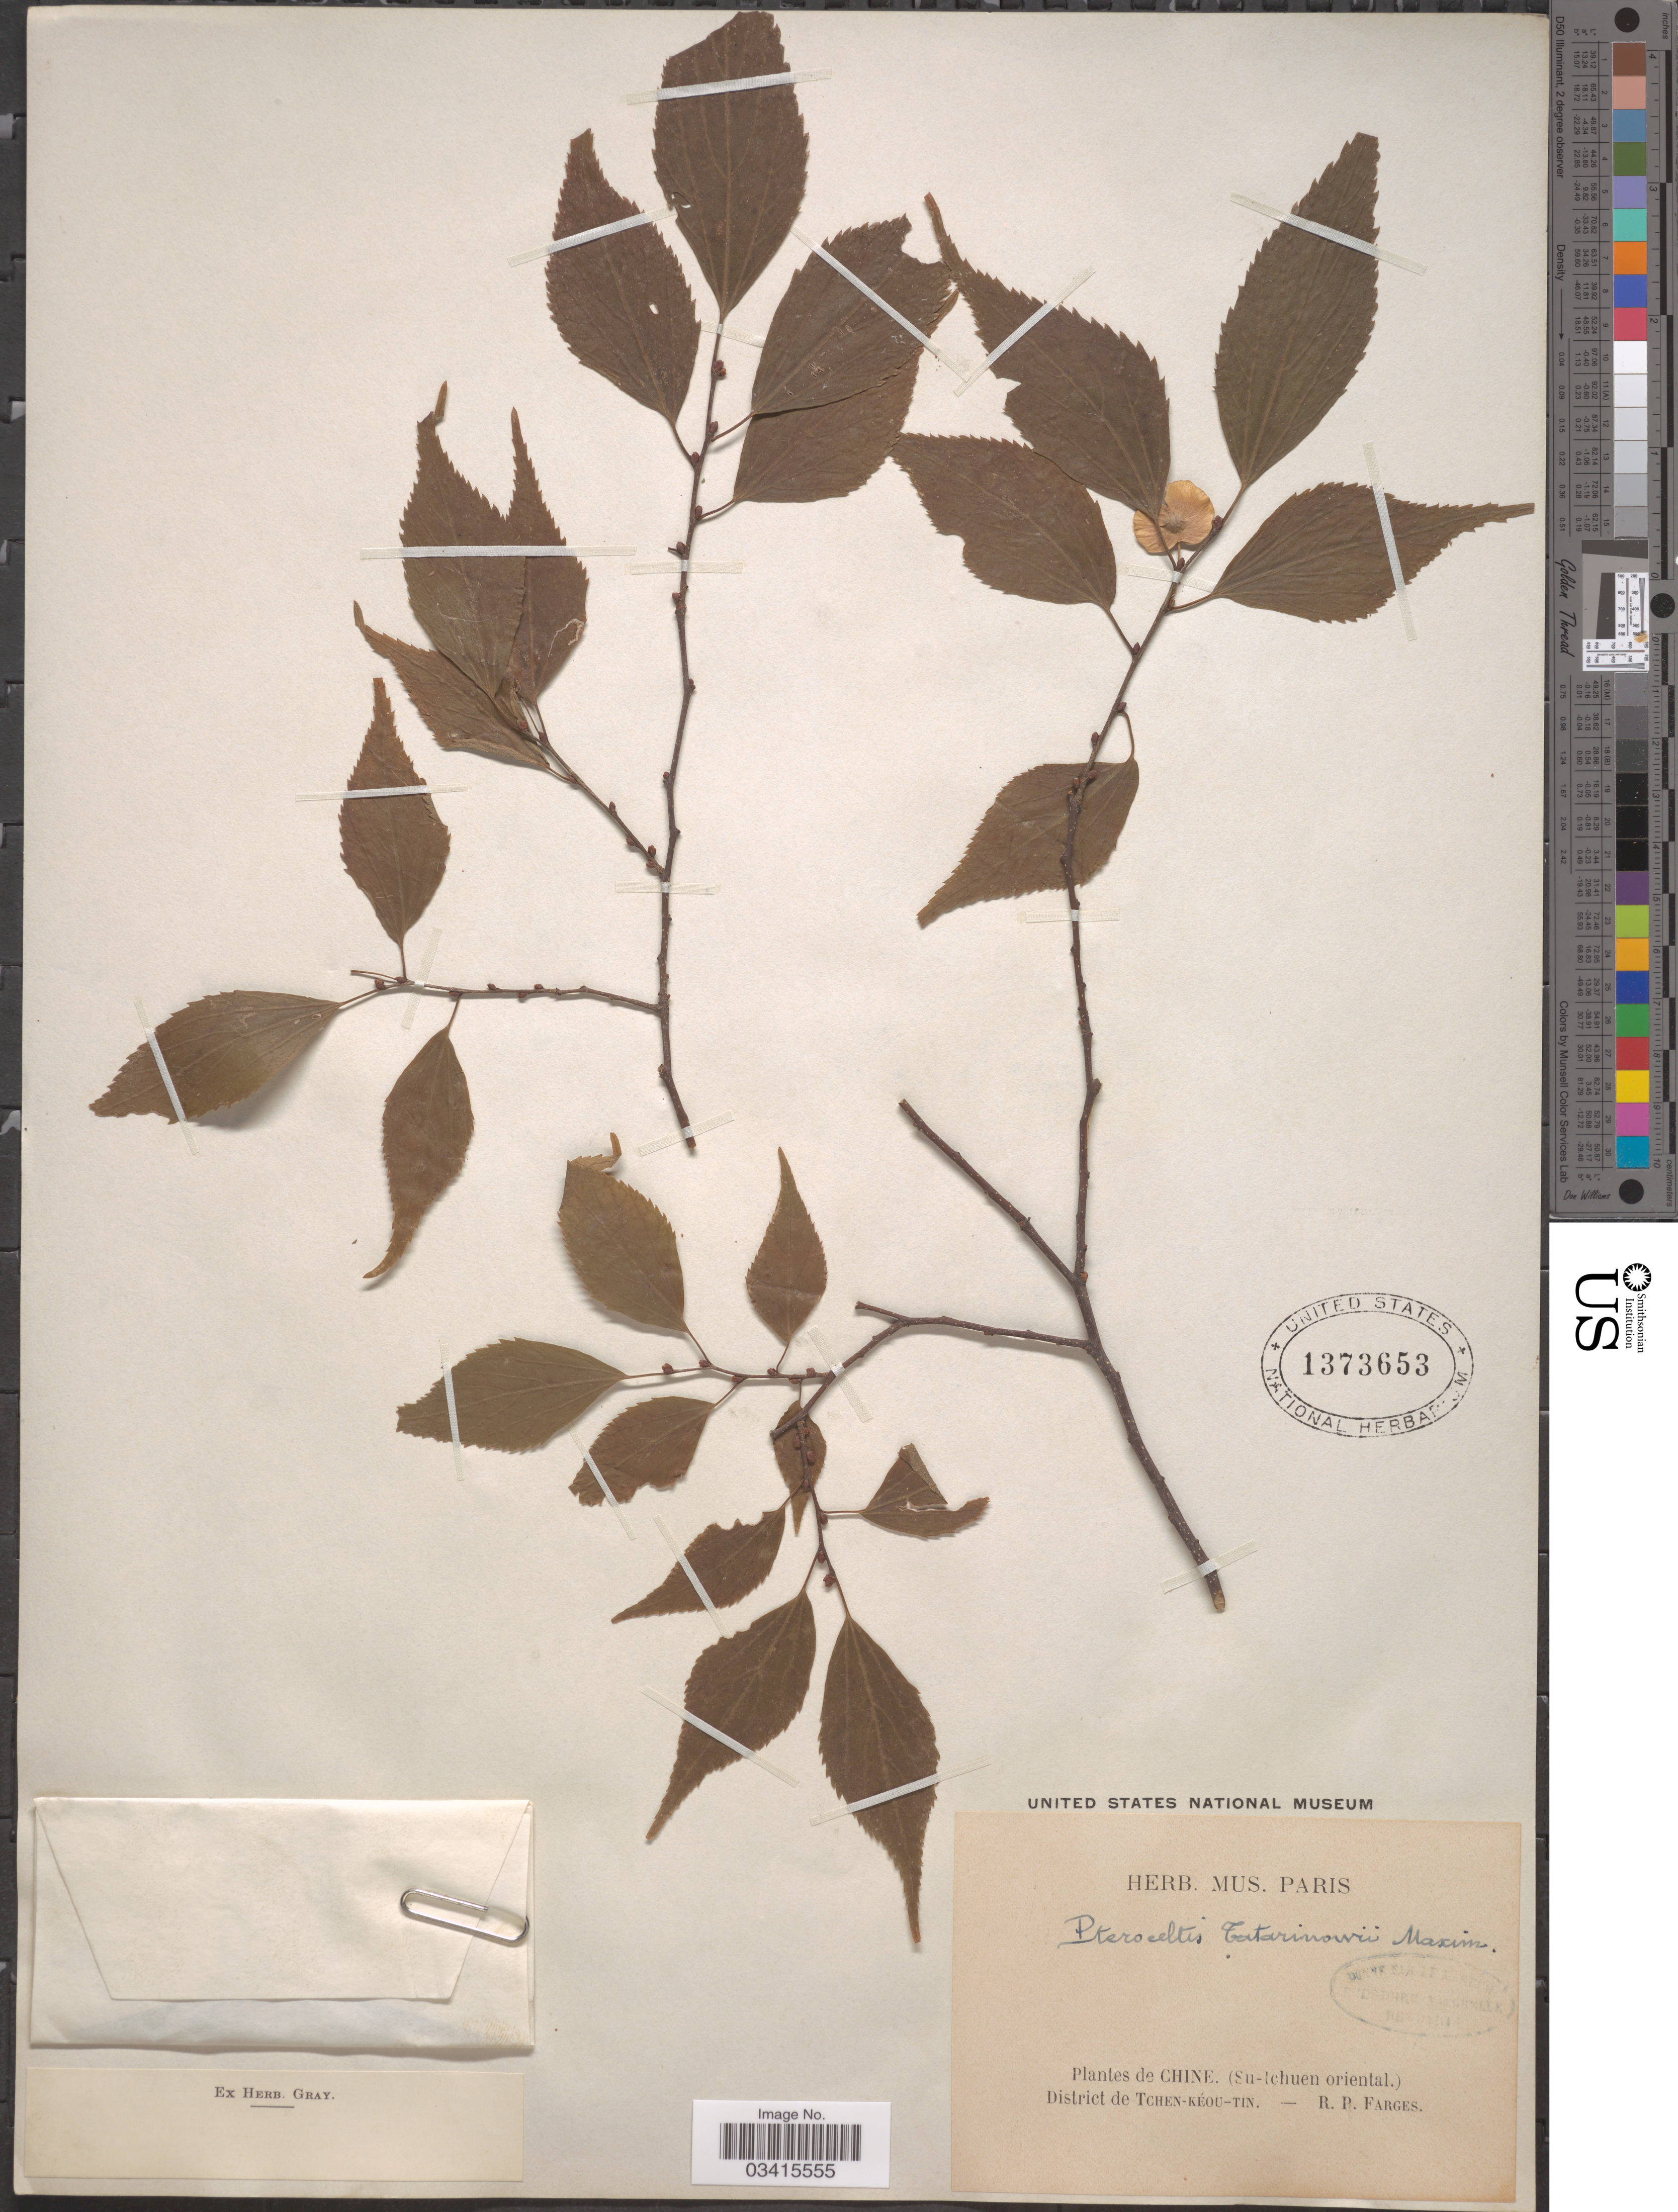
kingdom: Plantae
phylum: Tracheophyta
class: Magnoliopsida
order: Rosales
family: Cannabaceae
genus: Pteroceltis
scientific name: Pteroceltis tatarinowii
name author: Maxim.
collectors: R. Farges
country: China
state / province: Sichuan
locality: Chine. (Su-tchuen oriental.). District de Tchen-Kéou-Tin.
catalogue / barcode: US 1373653